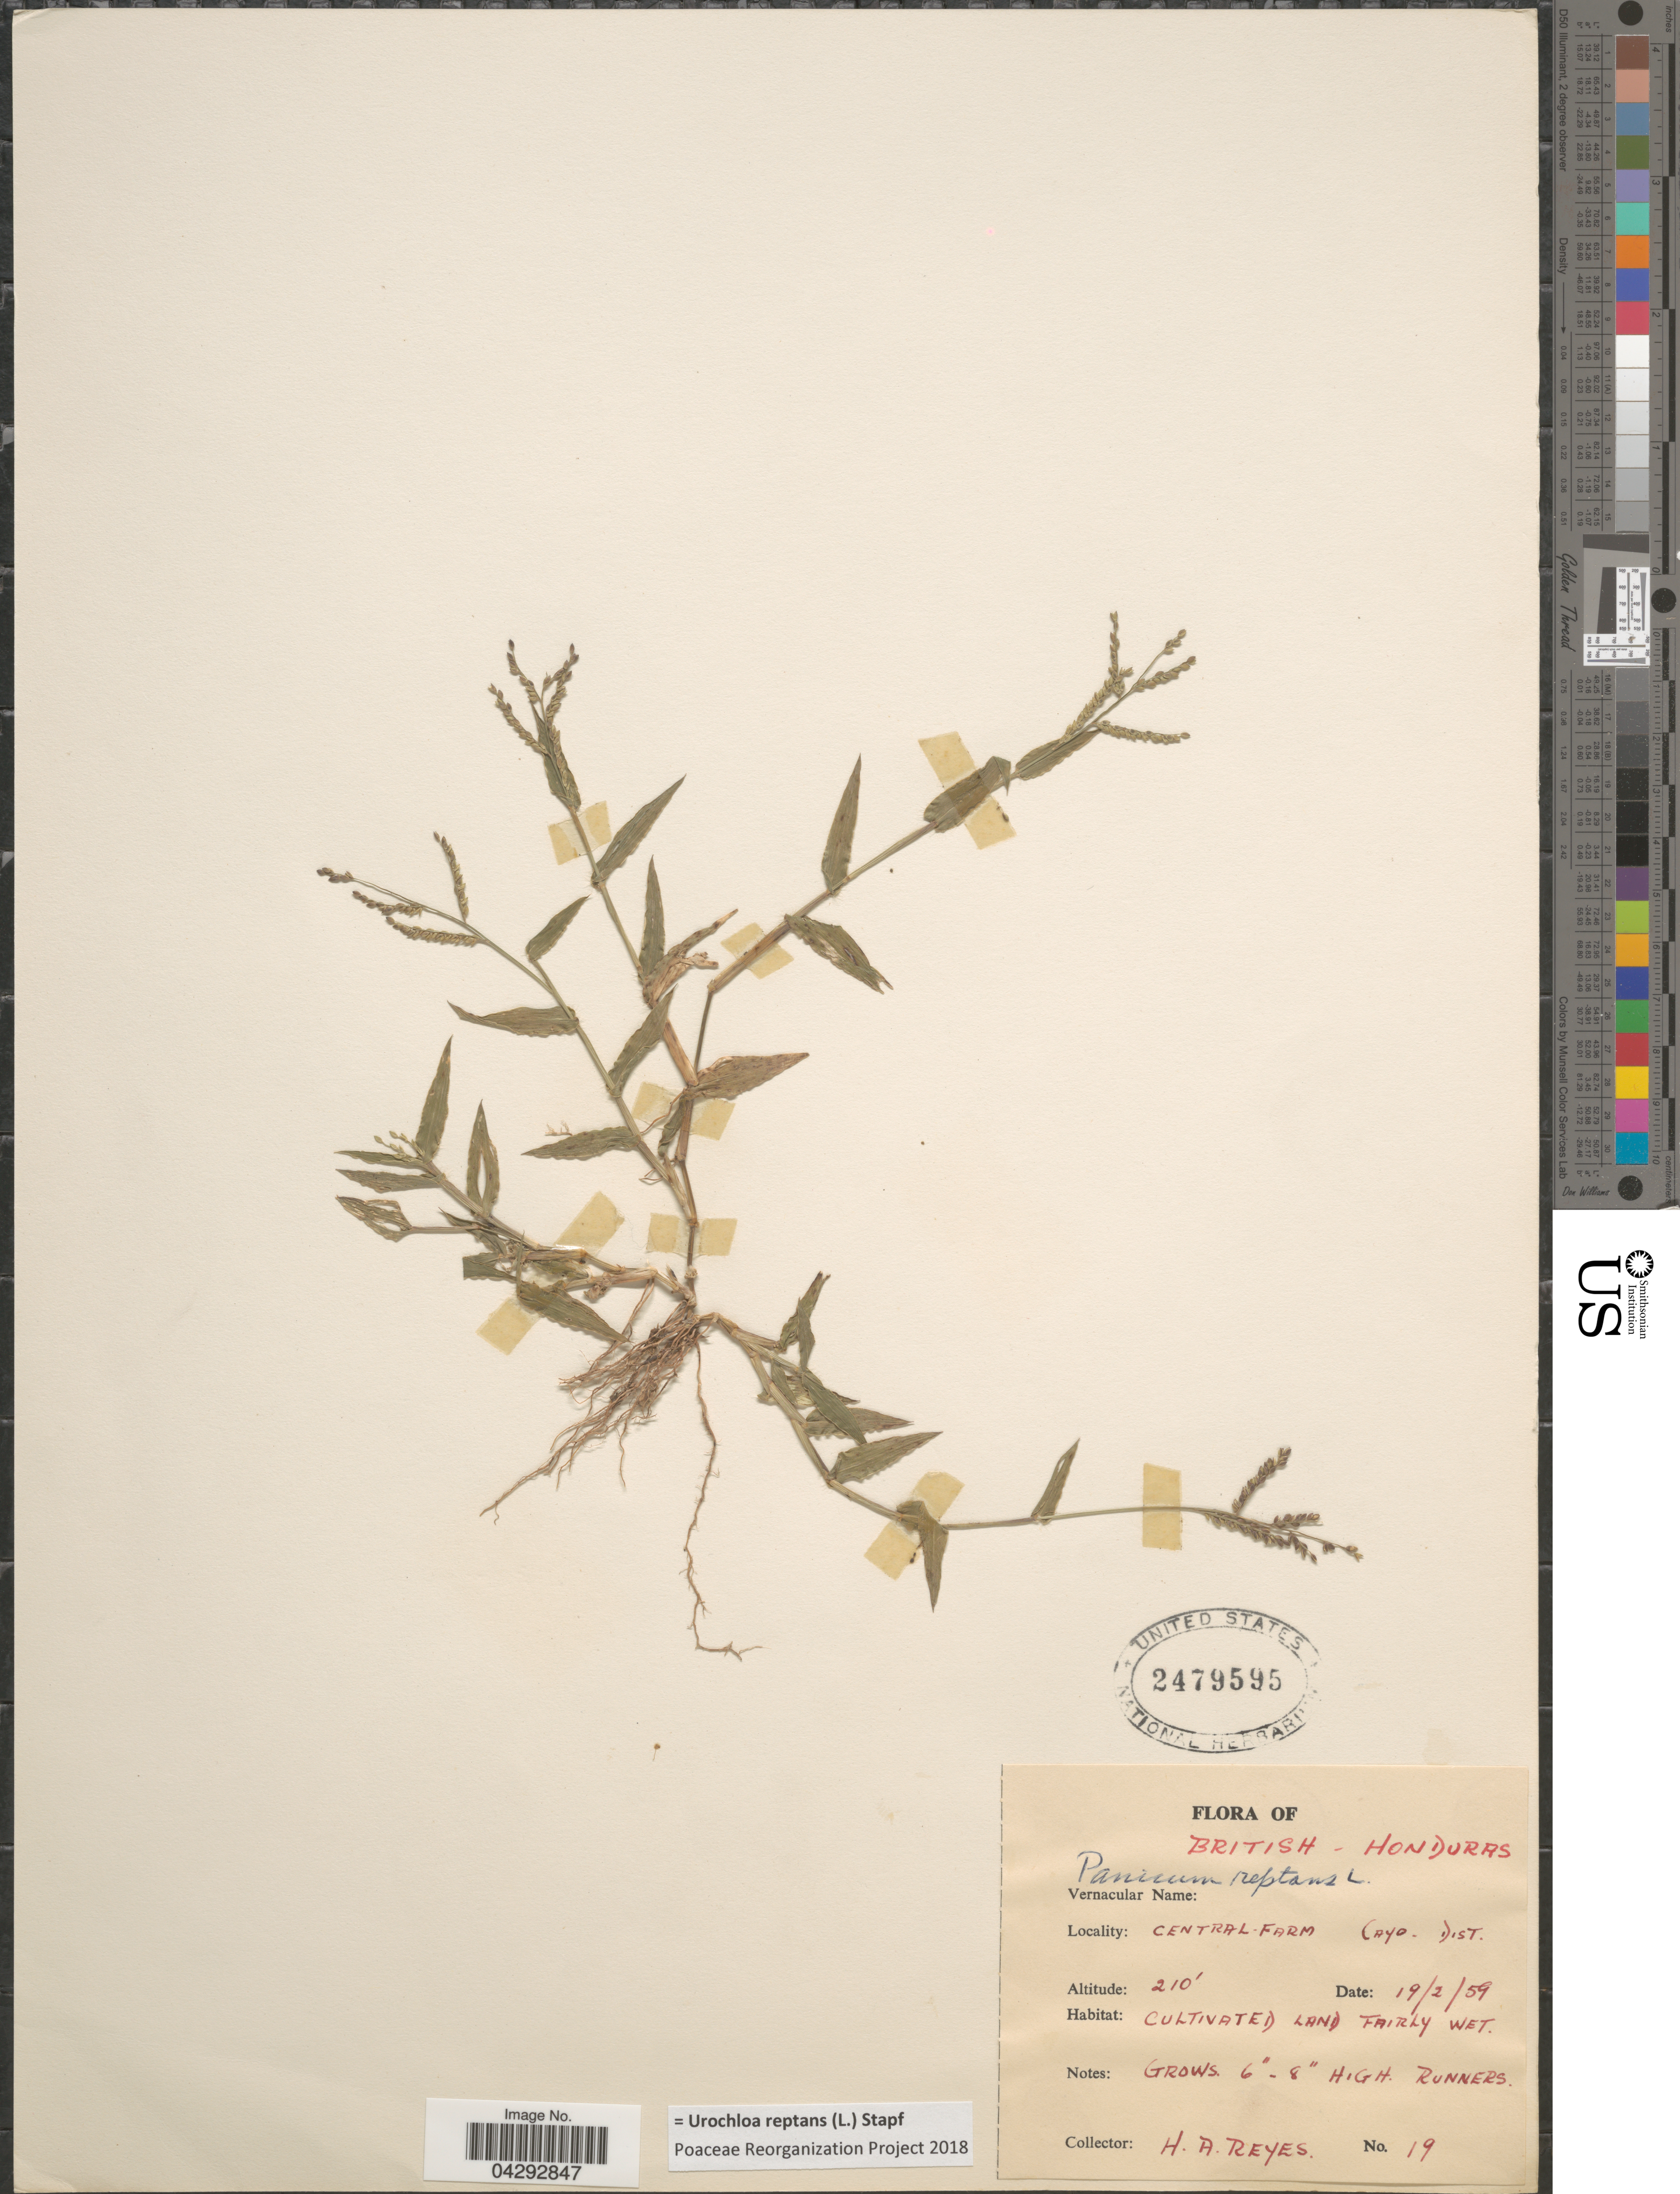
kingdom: Plantae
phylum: Tracheophyta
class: Liliopsida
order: Poales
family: Poaceae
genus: Urochloa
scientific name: Urochloa reptans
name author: (L.) Stapf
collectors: H. Reyes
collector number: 19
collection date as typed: Transcribed d/m/y: 19/2/59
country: Belize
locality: British - Honduras. Central-Farm. Cayo- Dist.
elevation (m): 64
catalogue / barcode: US 2479595